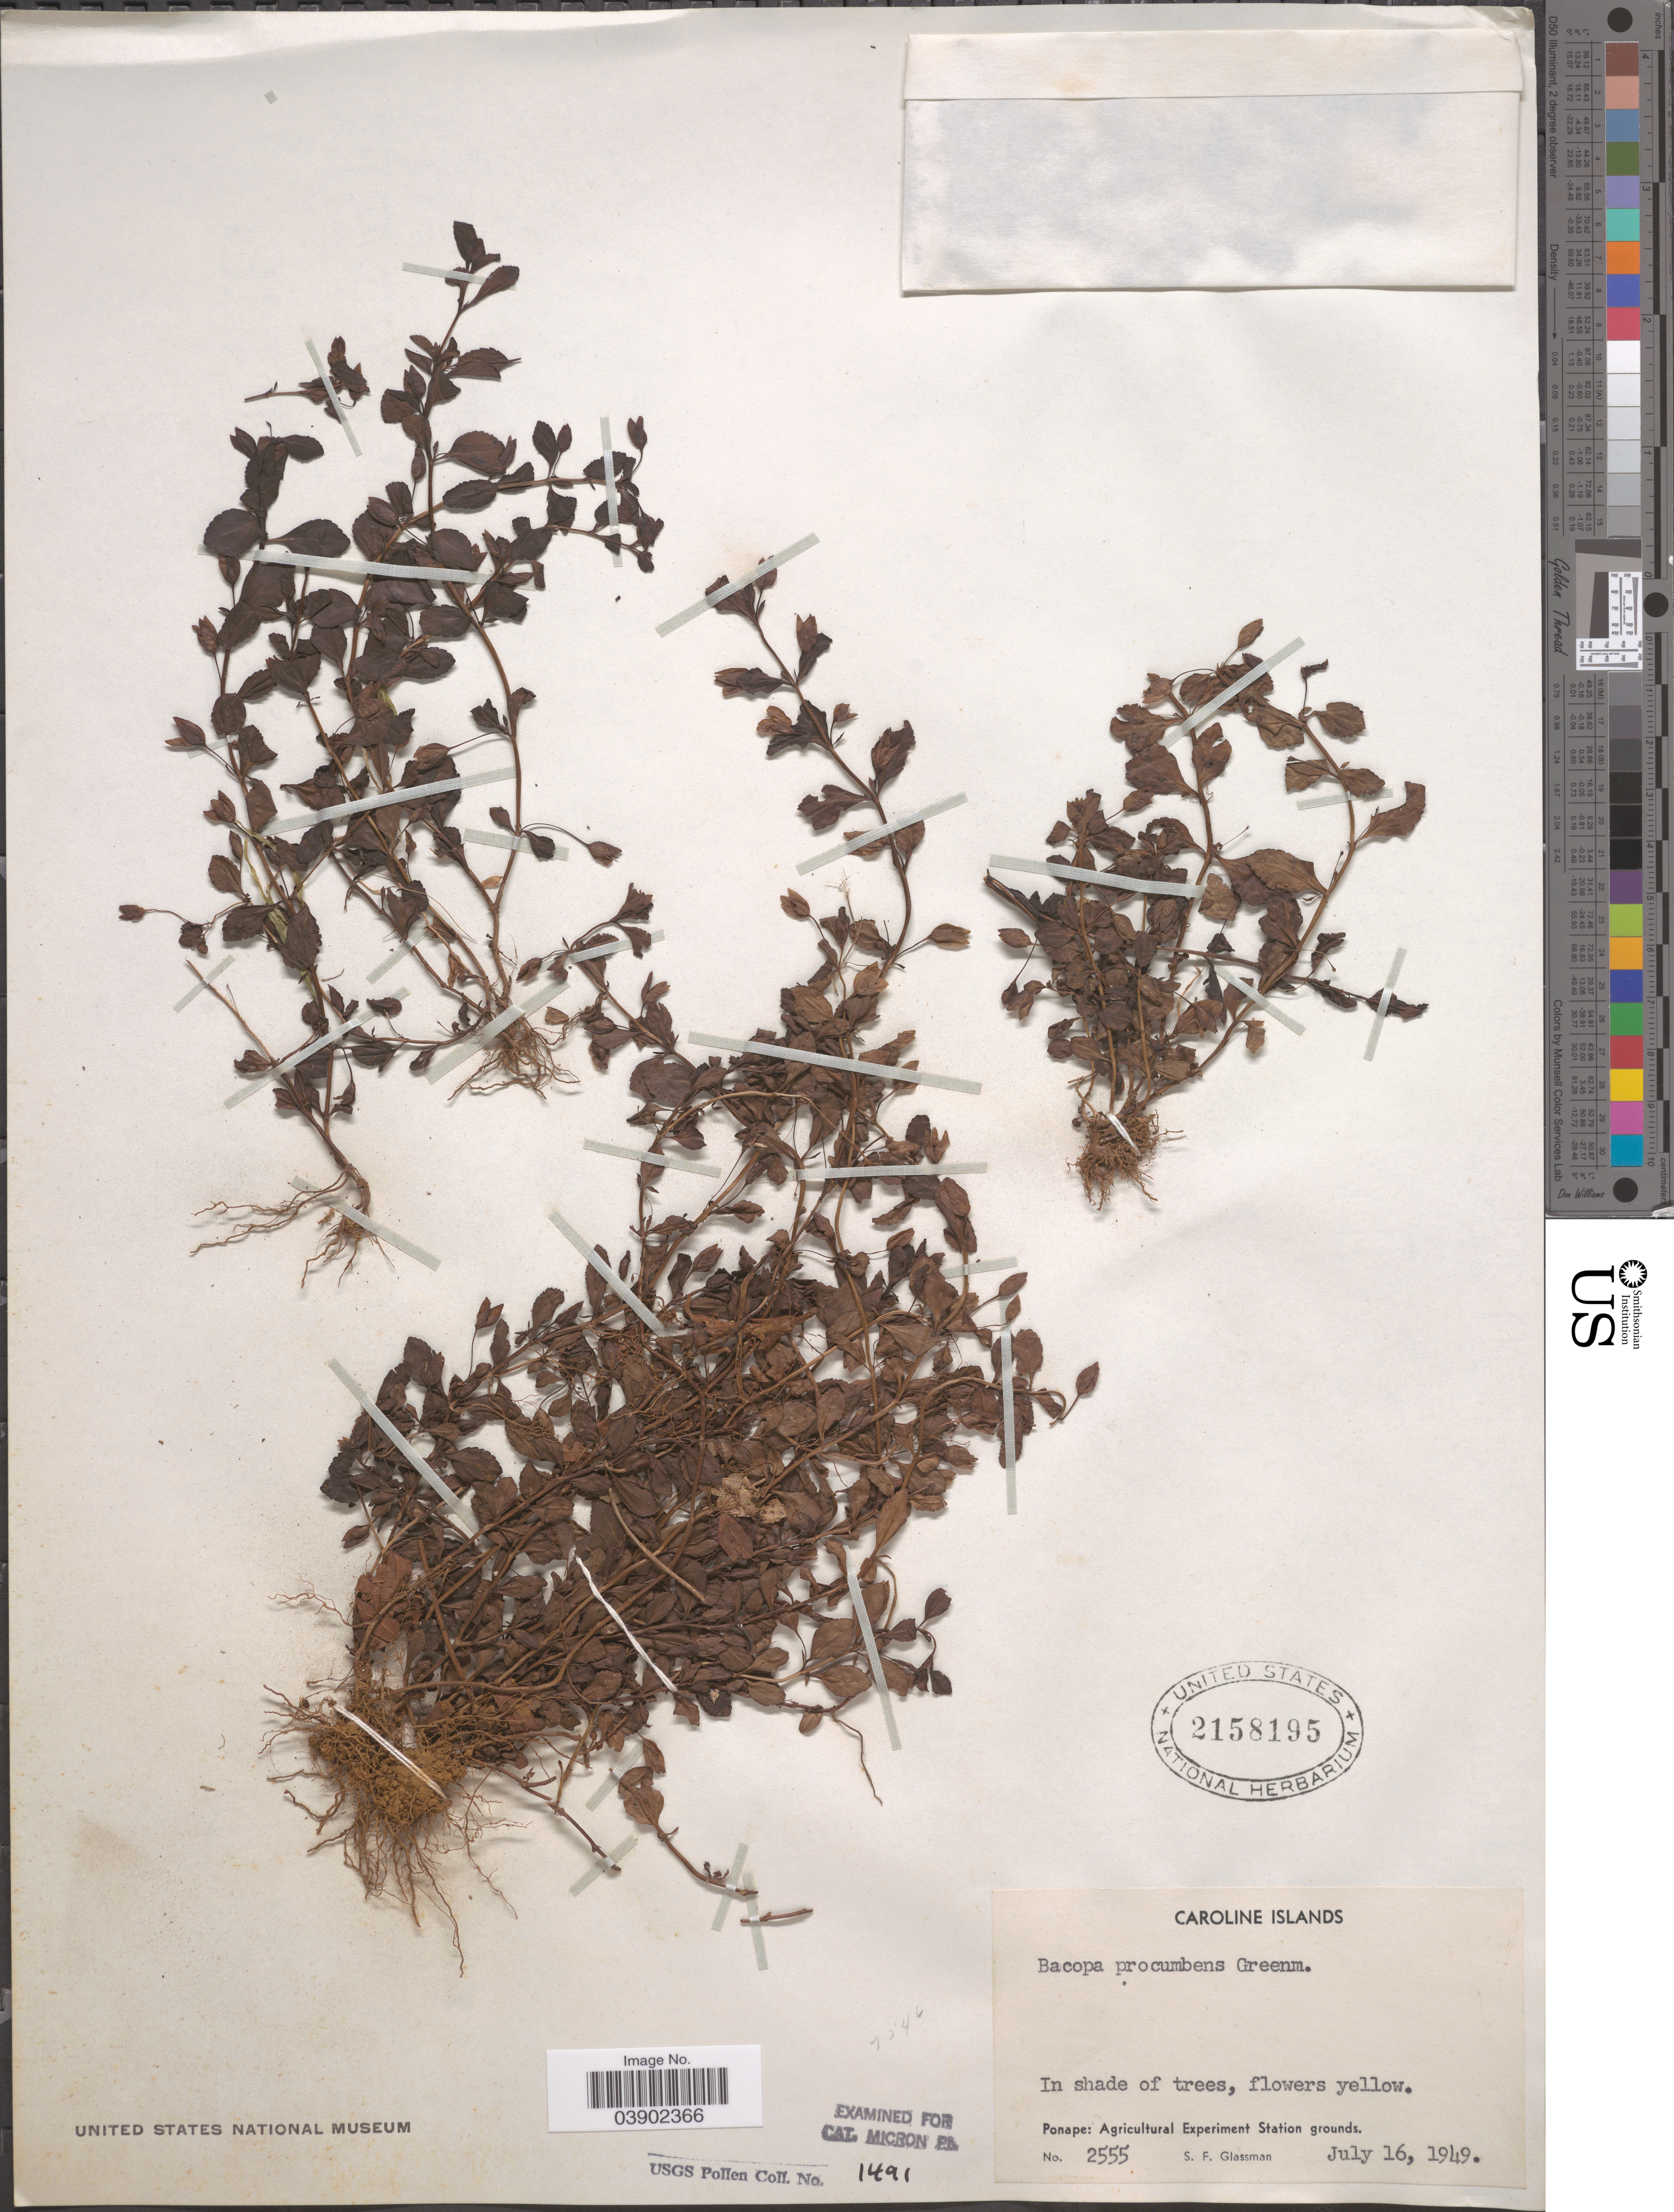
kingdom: Plantae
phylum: Tracheophyta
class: Magnoliopsida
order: Lamiales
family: Plantaginaceae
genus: Bacopa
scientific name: Bacopa procumbens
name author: (Mill.) Greenm.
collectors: S. F. Glassman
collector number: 2555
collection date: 1949-07-16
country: Micronesia, Federated States of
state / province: Pohnpei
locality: Caroline Islands. Ponape: Agricultural Experiment Station grounds.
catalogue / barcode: US 2158195